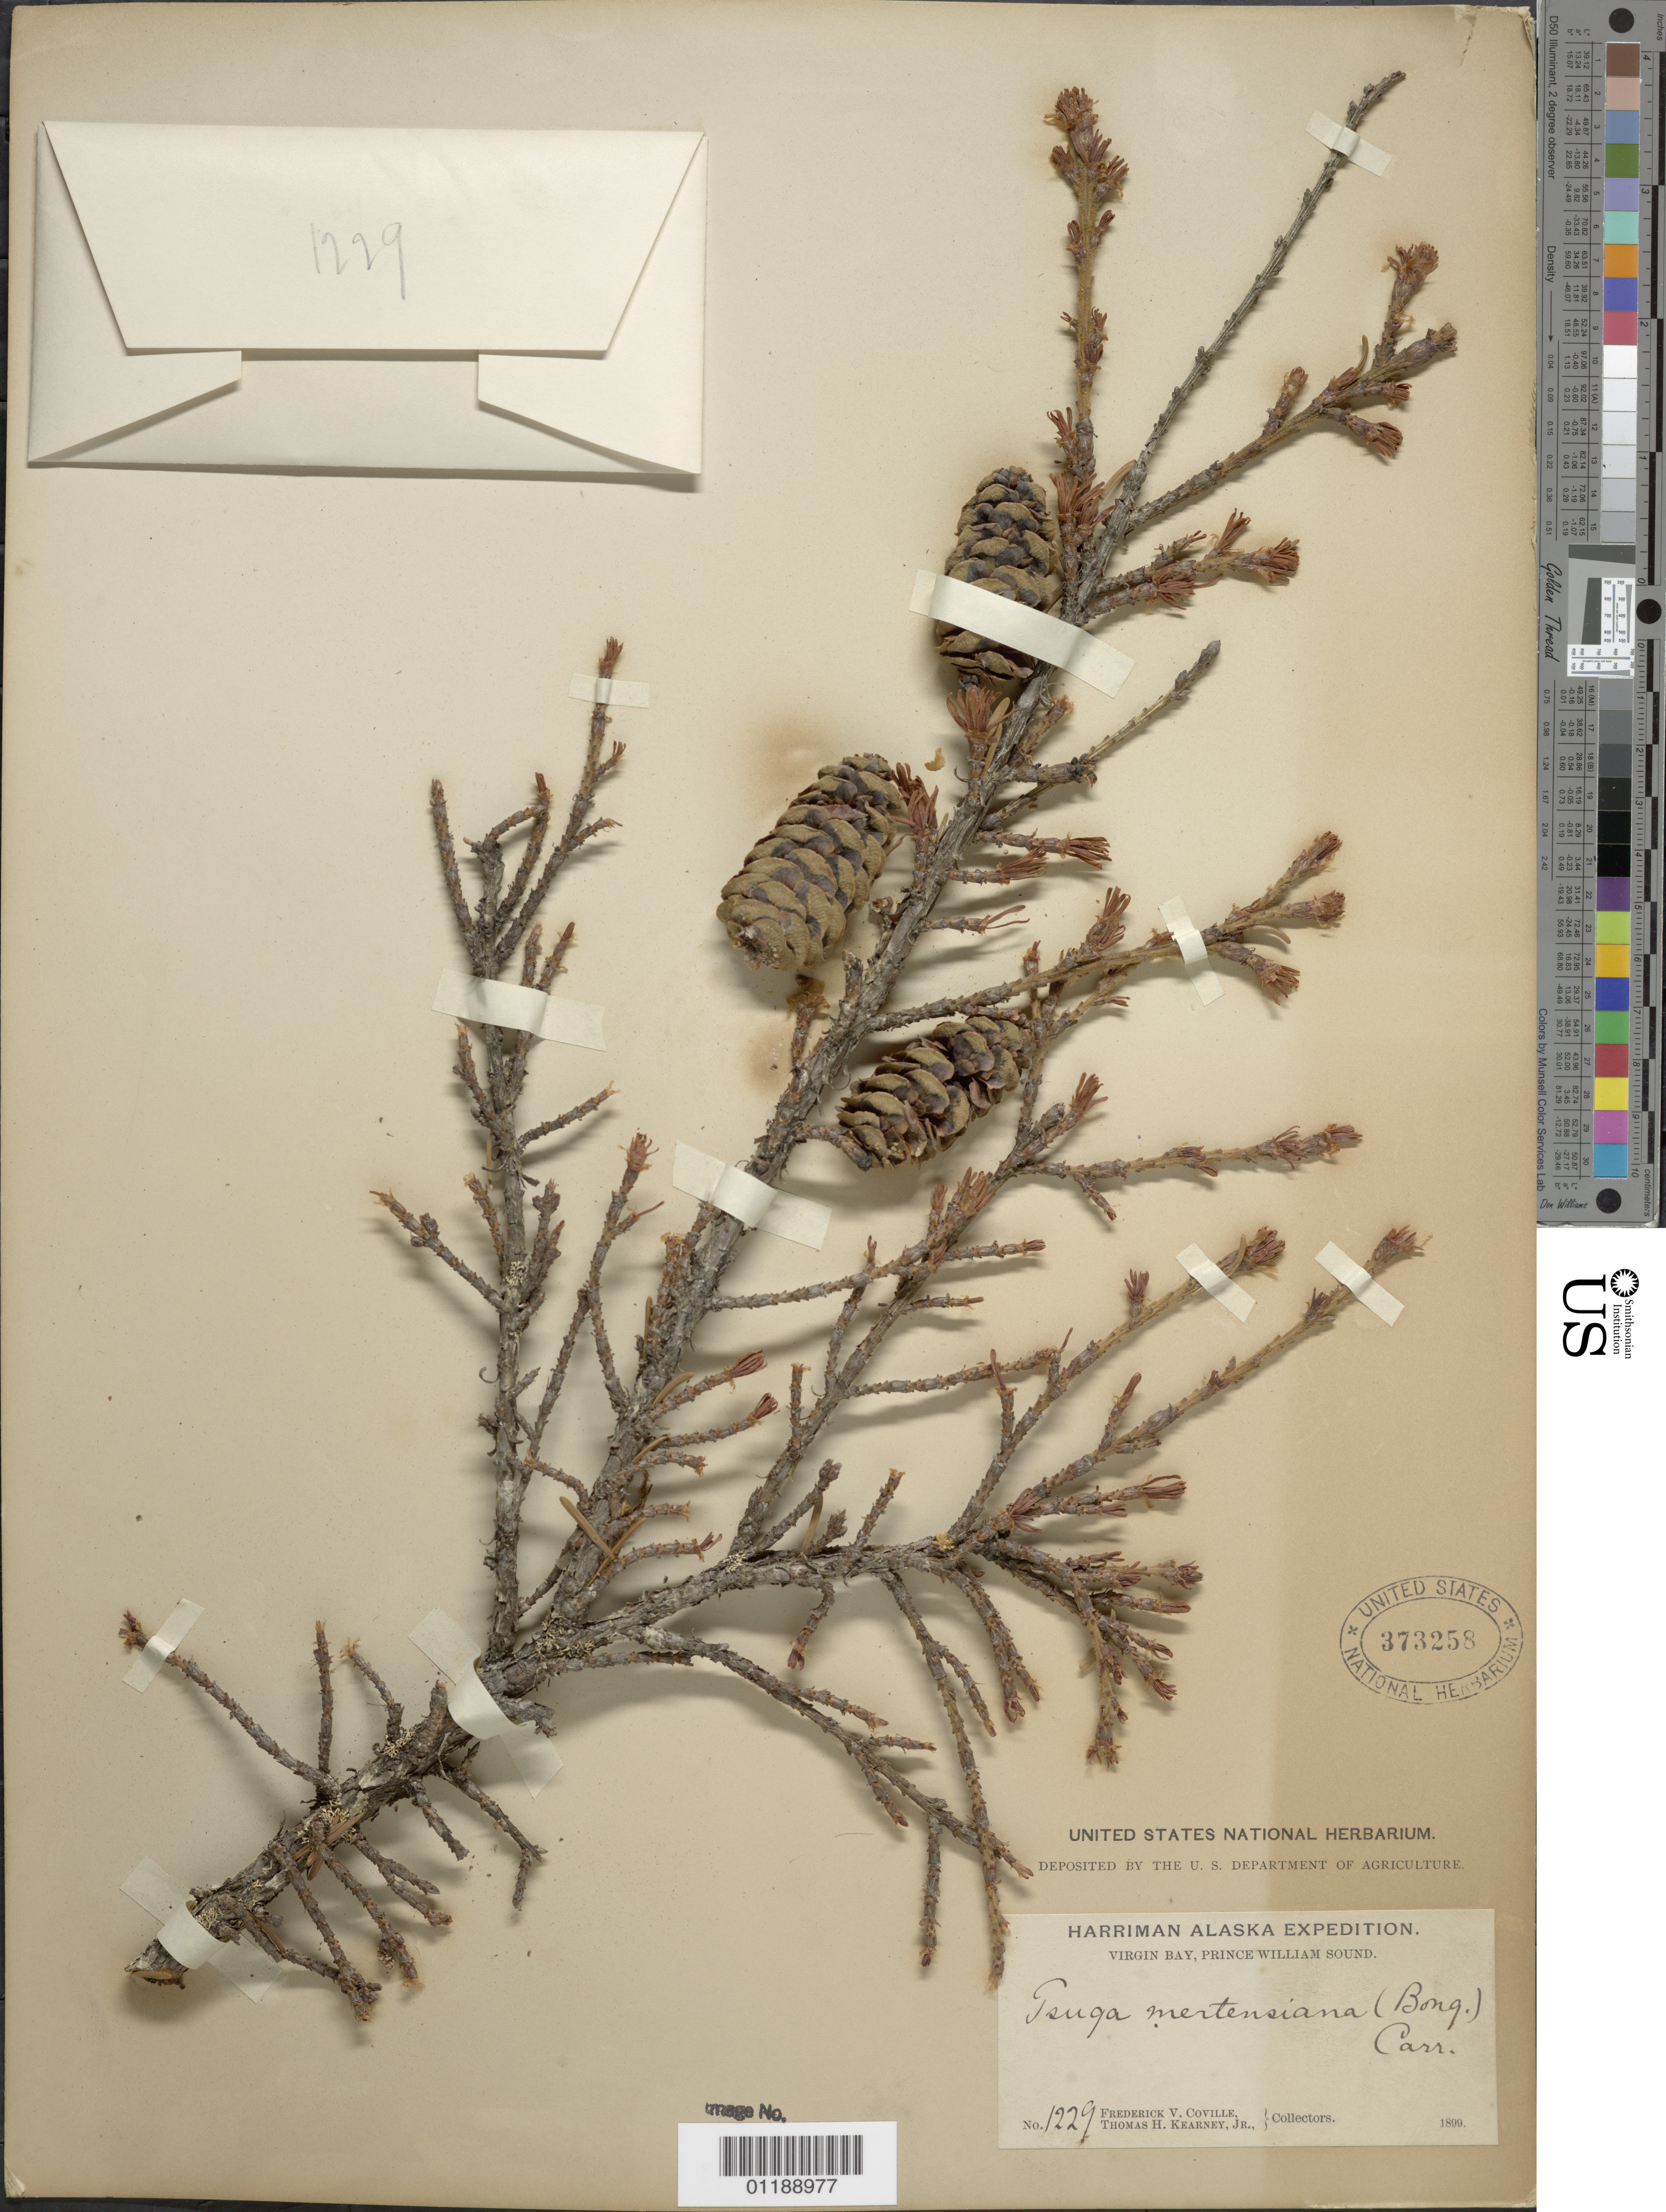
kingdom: Plantae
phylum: Tracheophyta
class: Pinopsida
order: Pinales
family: Pinaceae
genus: Tsuga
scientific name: Tsuga mertensiana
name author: (Bong.) Carrière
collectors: F. V. Coville & T. H. Kearney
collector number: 1229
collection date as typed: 1899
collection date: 1899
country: United States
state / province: Alaska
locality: Virgin Bay, Prince William Sound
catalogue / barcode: US 373258